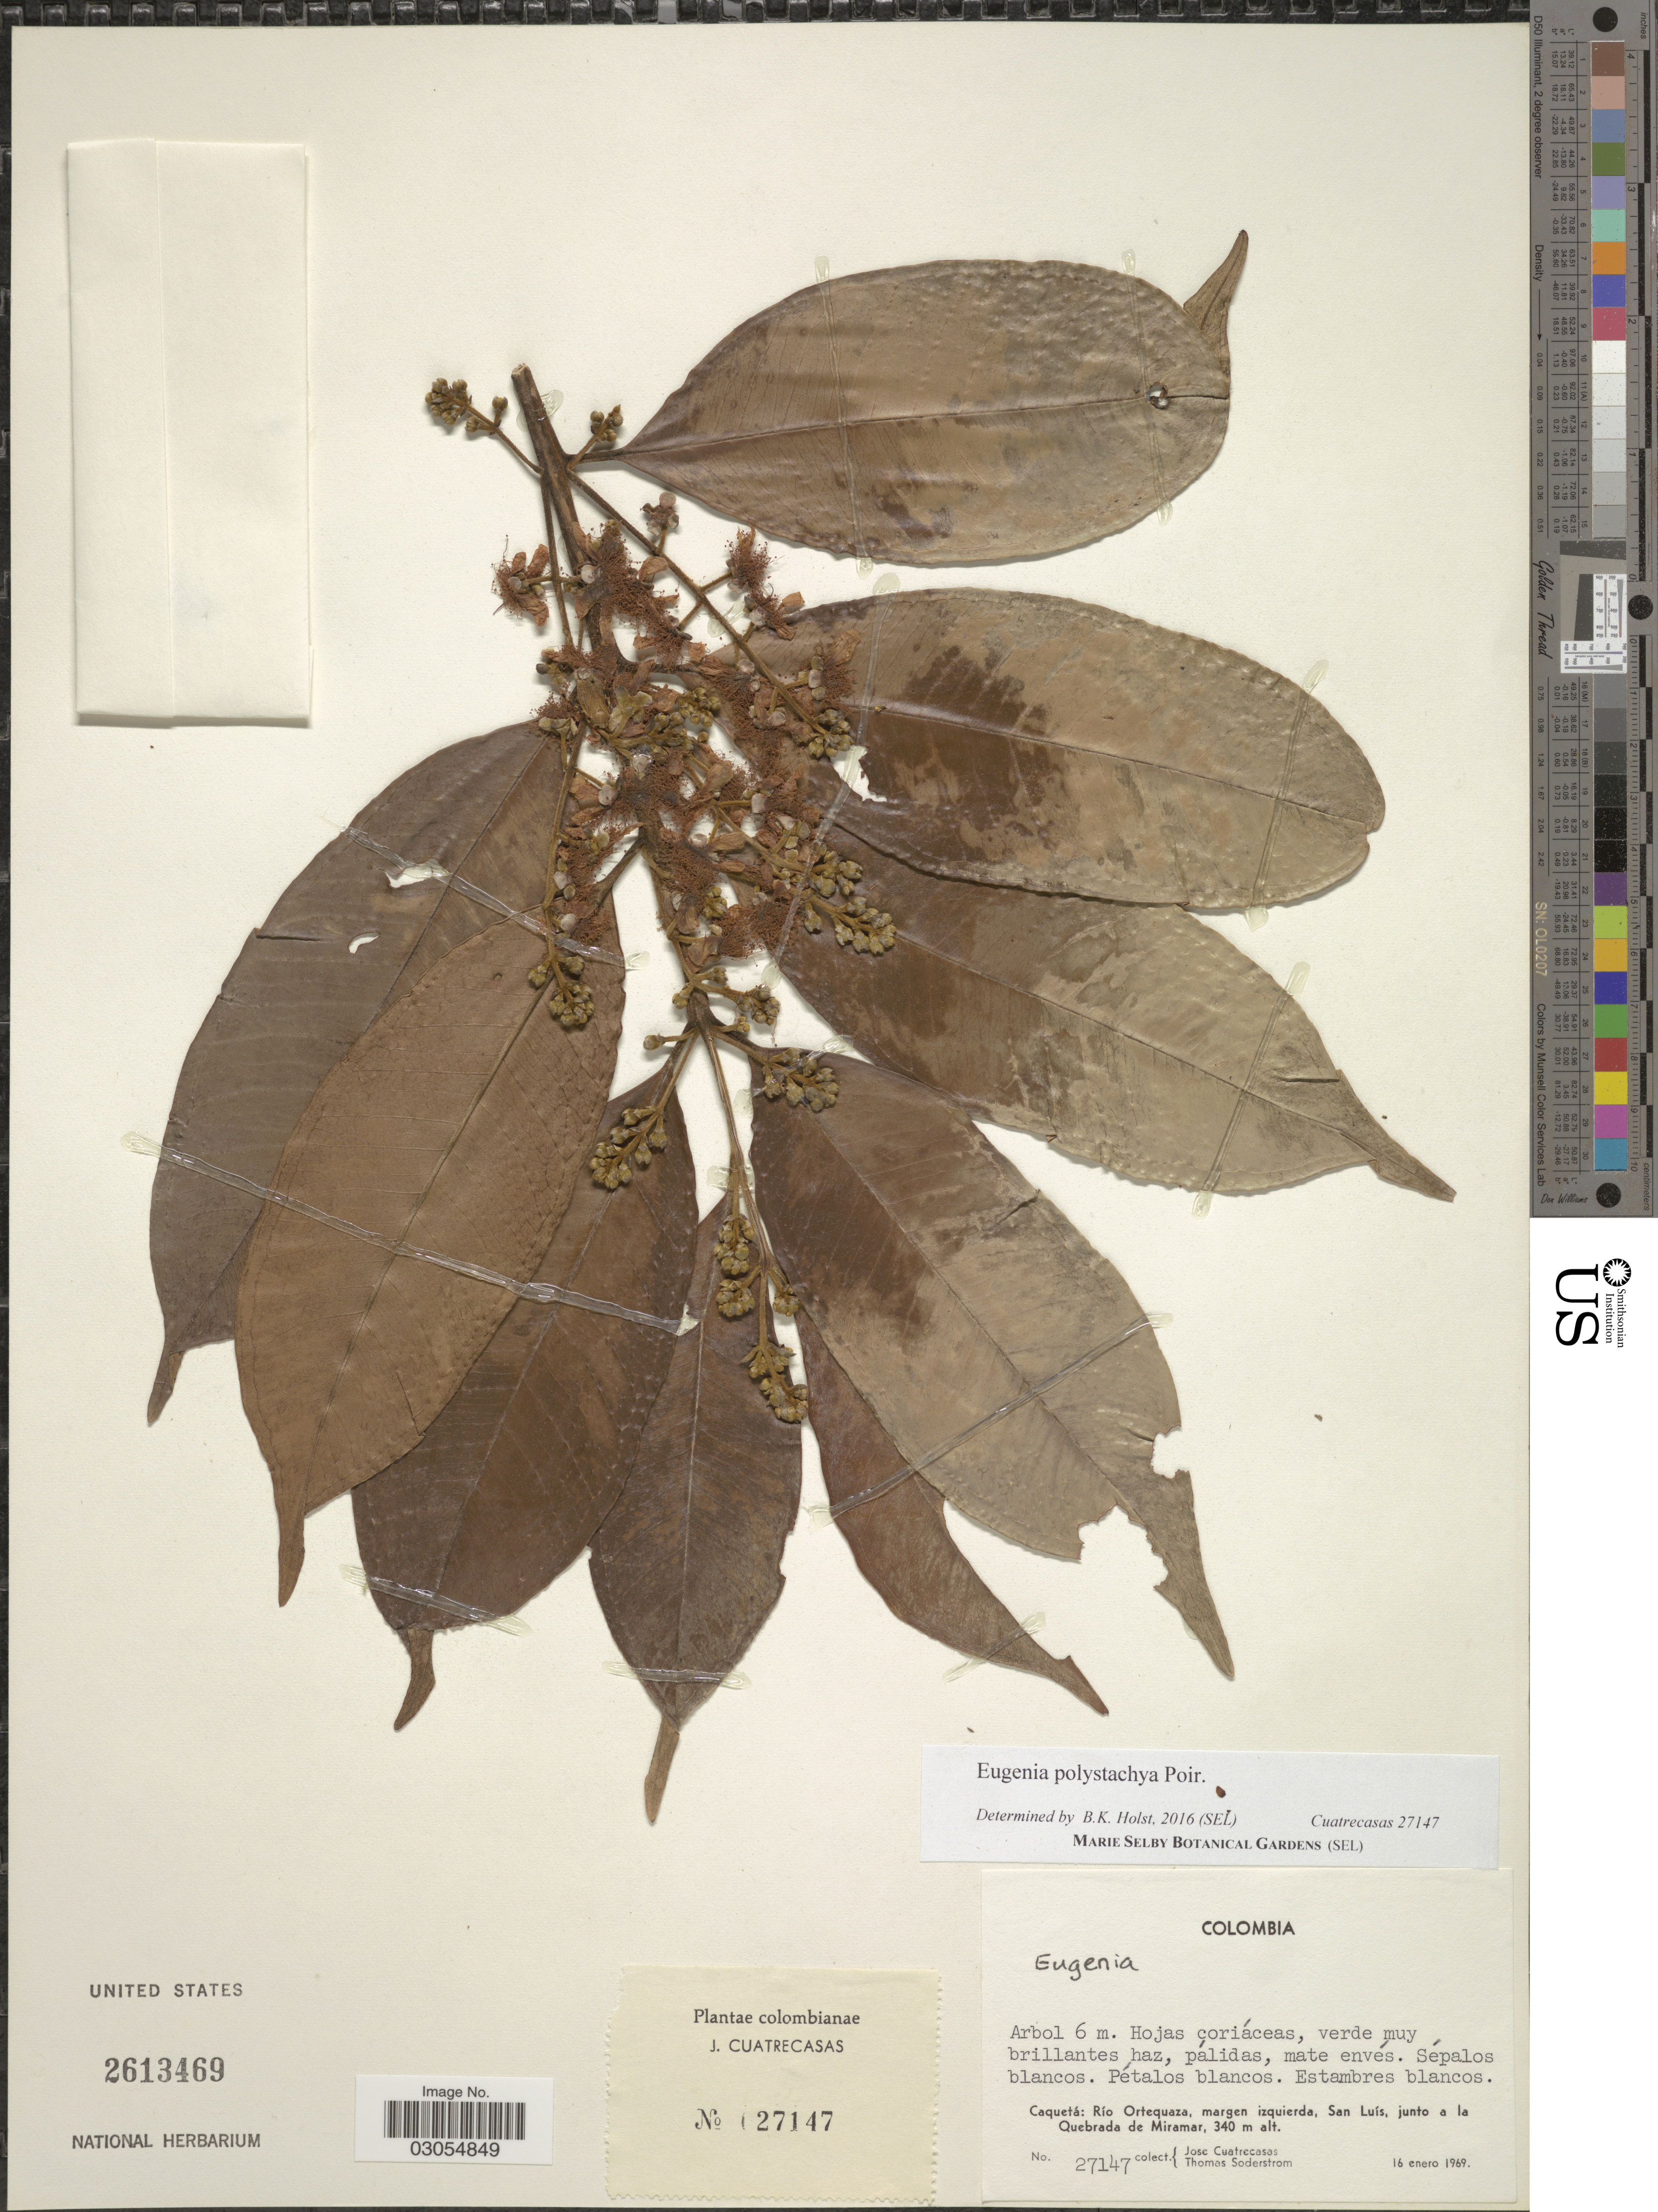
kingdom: Plantae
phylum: Tracheophyta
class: Magnoliopsida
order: Myrtales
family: Myrtaceae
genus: Eugenia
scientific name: Eugenia polystachya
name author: Rich.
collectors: J. Cuatrecasas & T. R. Soderstrom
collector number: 27147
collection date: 1969-01-16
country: Colombia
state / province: Caquetá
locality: Río Ortequaza, margen izquierda. San Luís, junto a la Quebrada de Miramar.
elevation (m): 340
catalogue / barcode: US 2613469